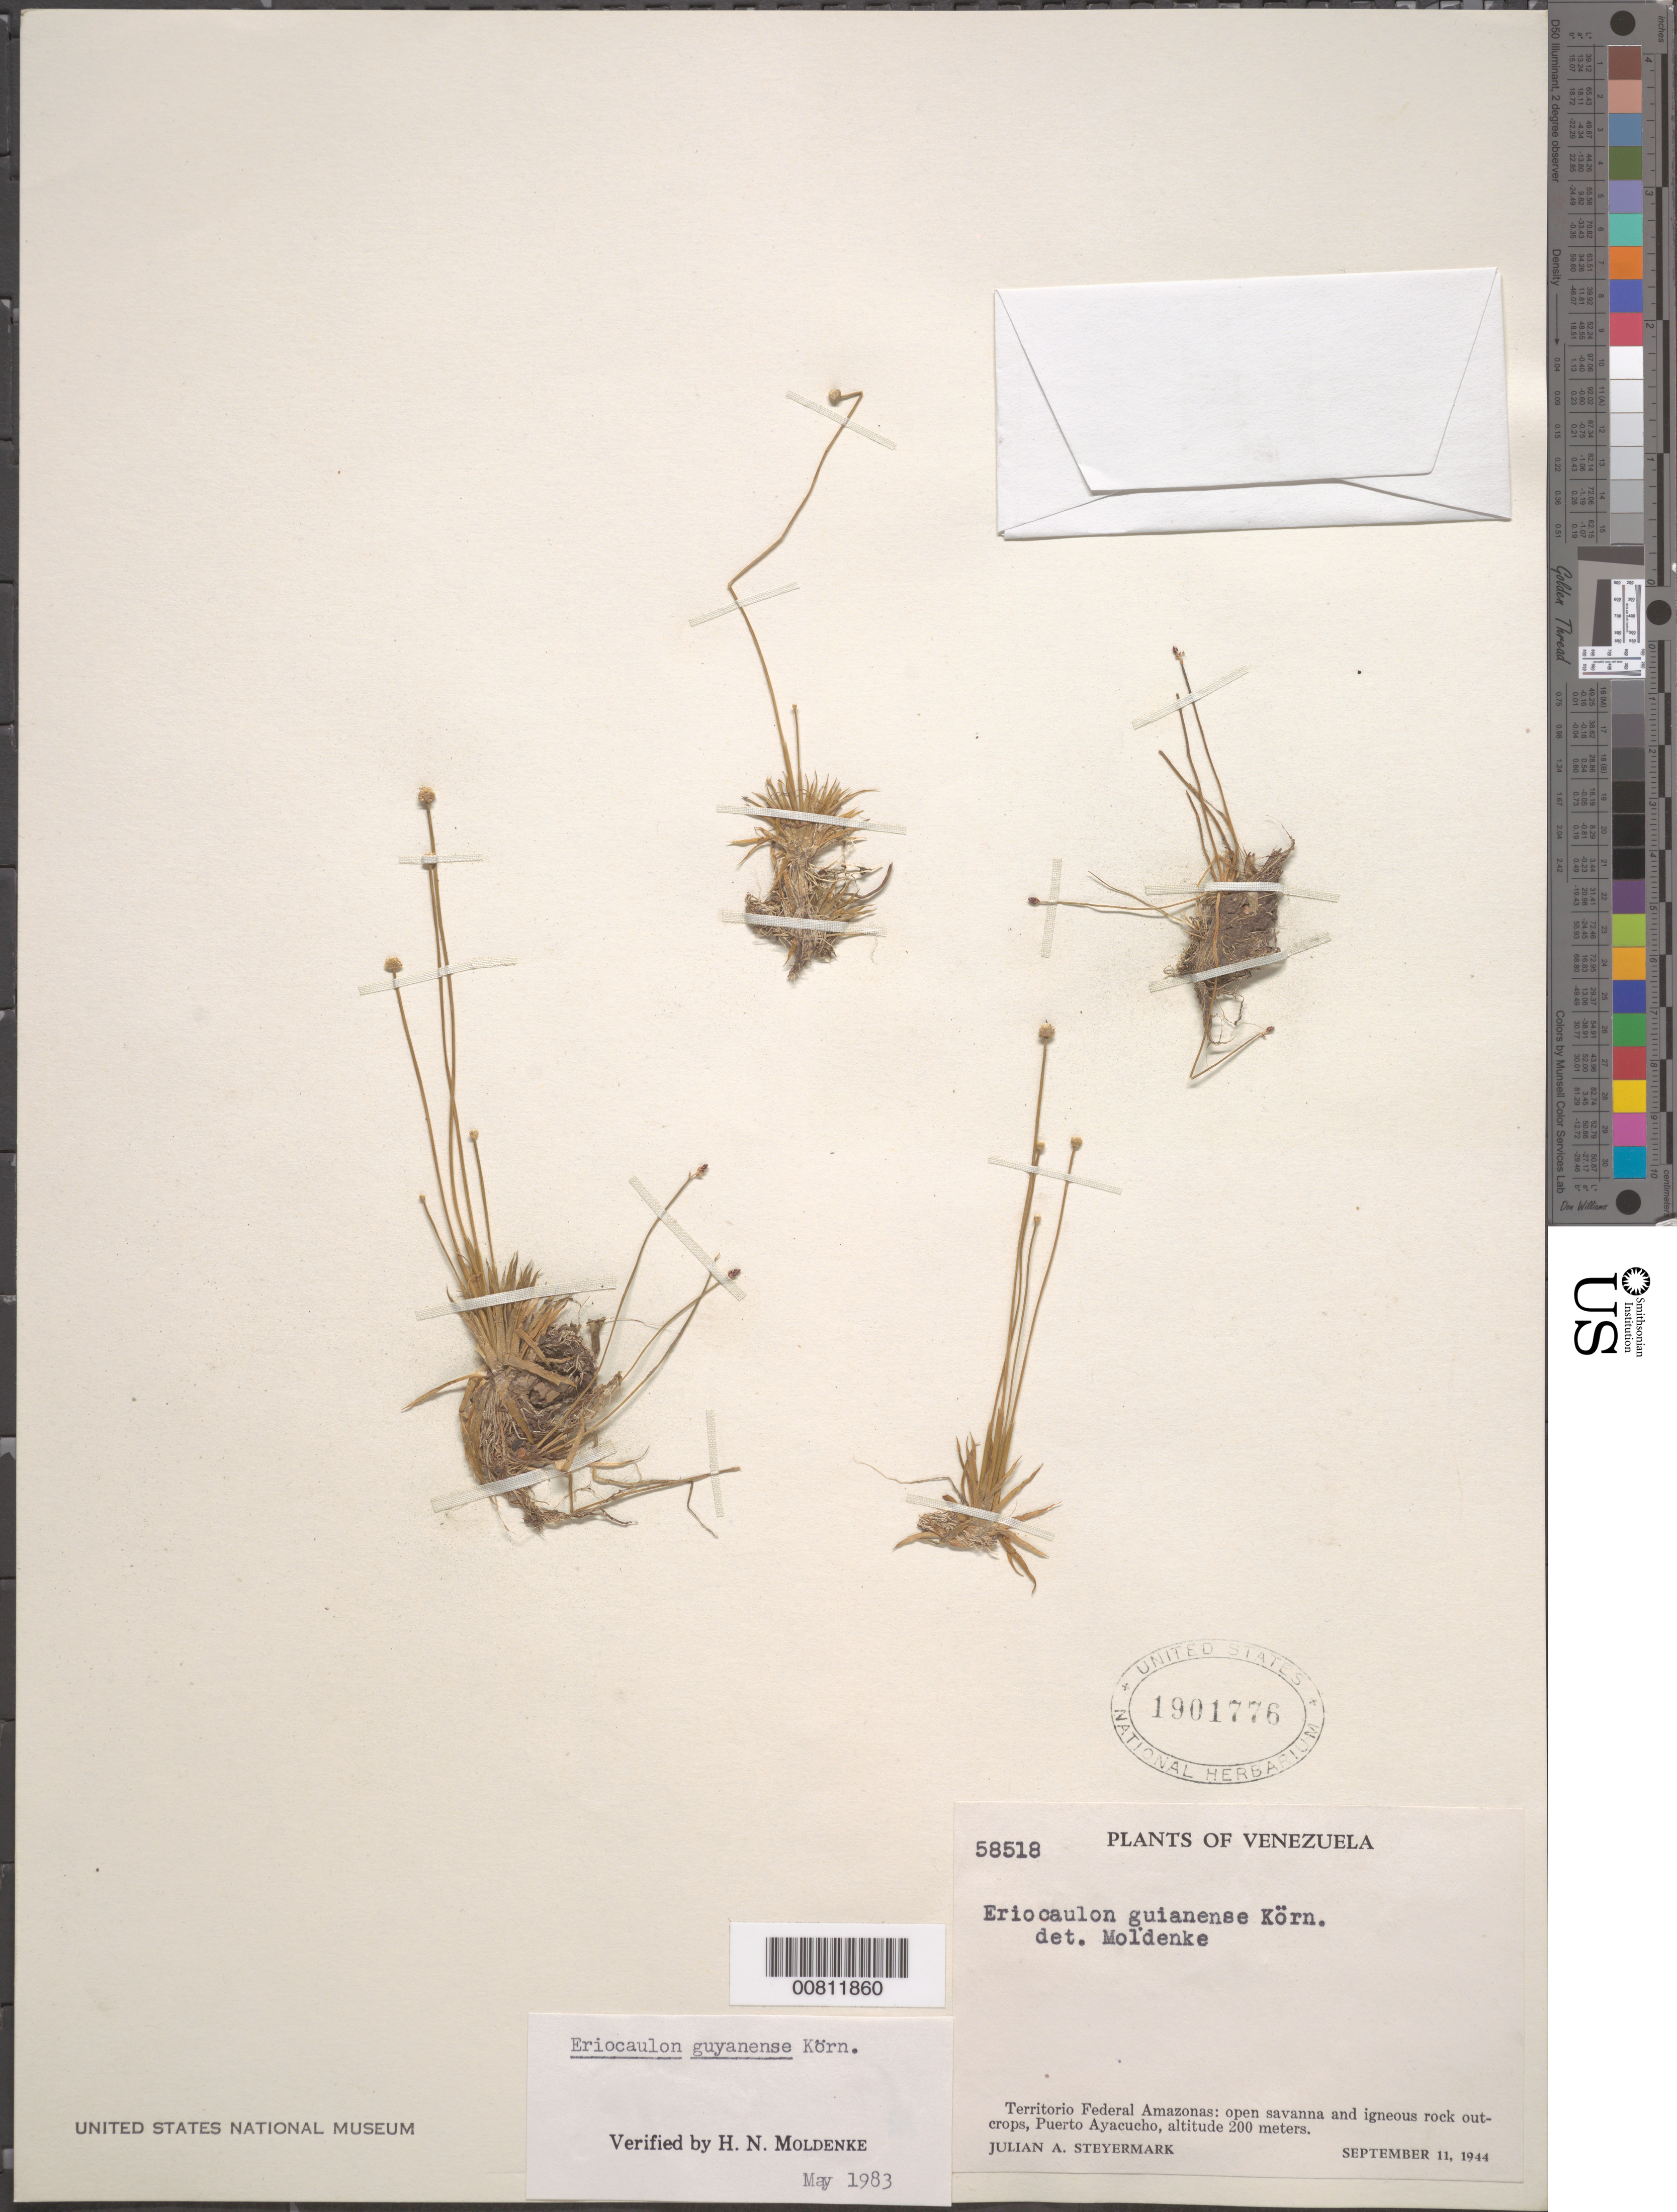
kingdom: Plantae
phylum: Tracheophyta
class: Liliopsida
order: Poales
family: Eriocaulaceae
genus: Eriocaulon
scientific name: Eriocaulon guyanense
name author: Körn.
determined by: Moldenke, H. N.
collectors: J. Steyermark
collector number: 58518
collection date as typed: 11-Sep-44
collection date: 1944-09-11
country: Venezuela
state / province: Amazonas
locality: Puerto Ayacucho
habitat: Open savanna and igneous rock outcrops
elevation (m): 200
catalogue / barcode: US 1901776